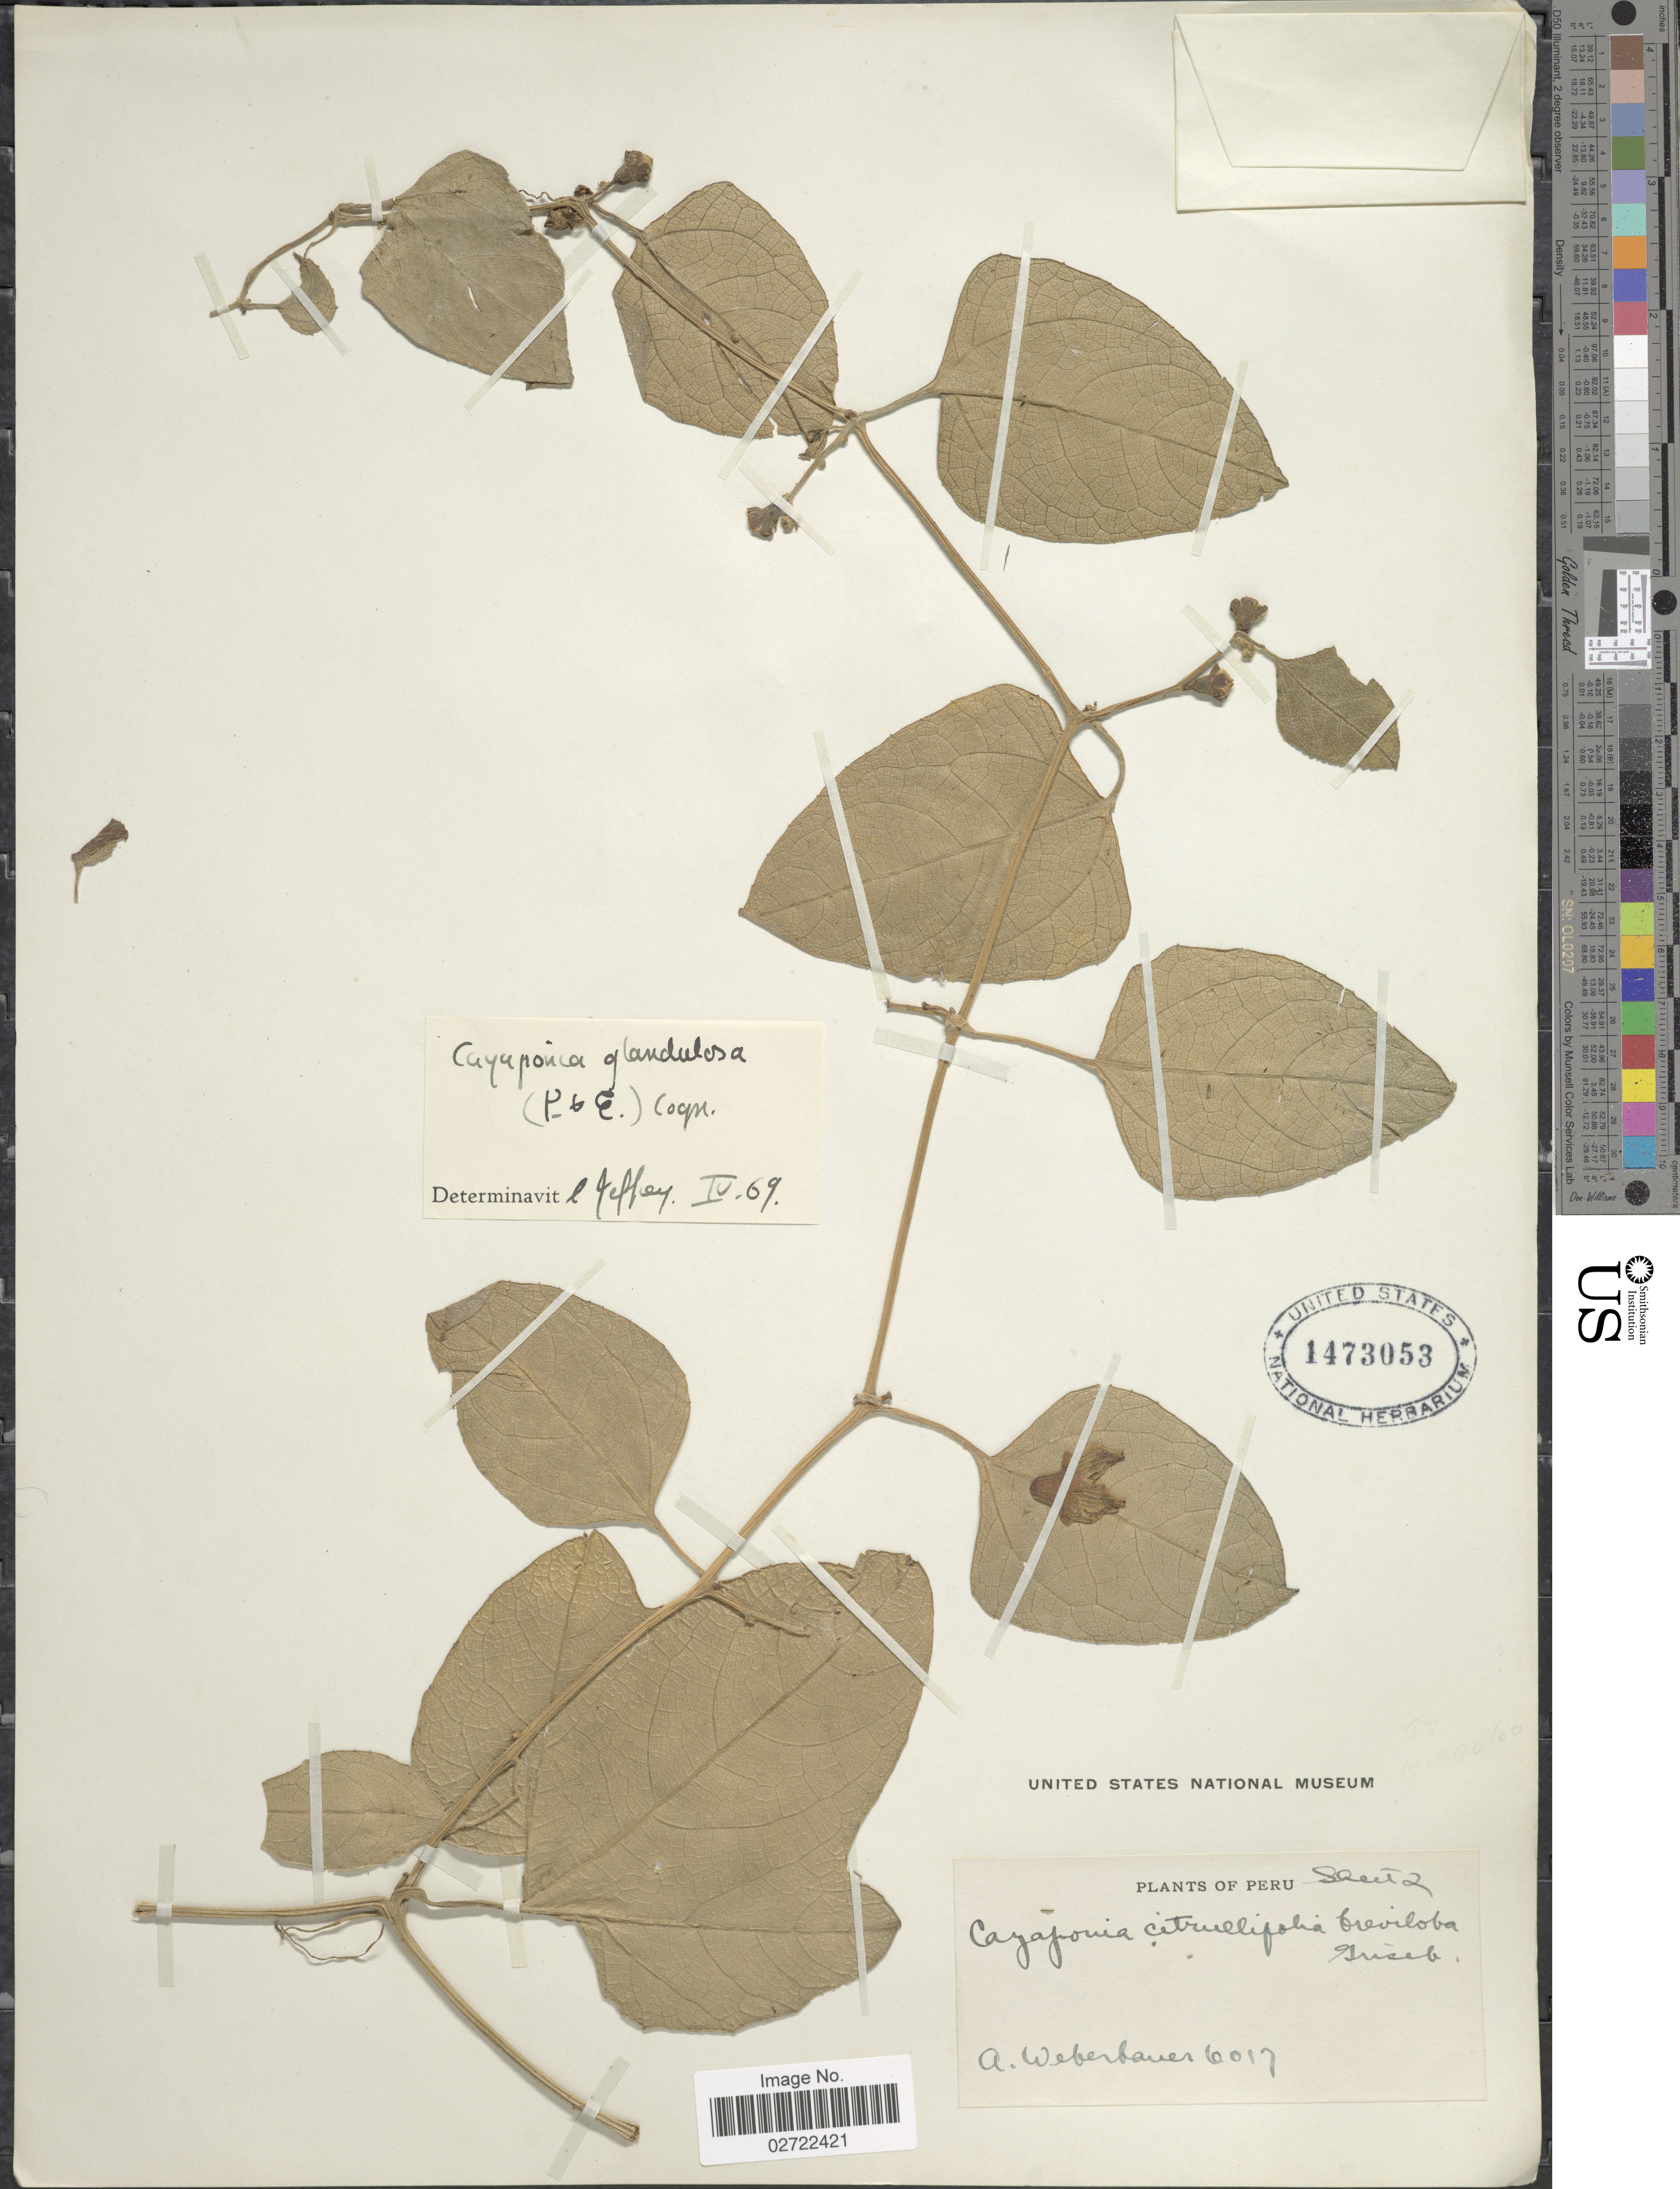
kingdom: Plantae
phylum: Tracheophyta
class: Magnoliopsida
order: Cucurbitales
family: Cucurbitaceae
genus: Cayaponia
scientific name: Cayaponia glandulosa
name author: (Poepp. & Endl.) Cogn.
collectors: A. Weberbauer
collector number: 6017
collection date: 1912-03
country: Peru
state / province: Piura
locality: Hacienda San Antonio (Dep. Piura. Prov. Huancabamba).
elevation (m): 1000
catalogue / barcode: US 1473053